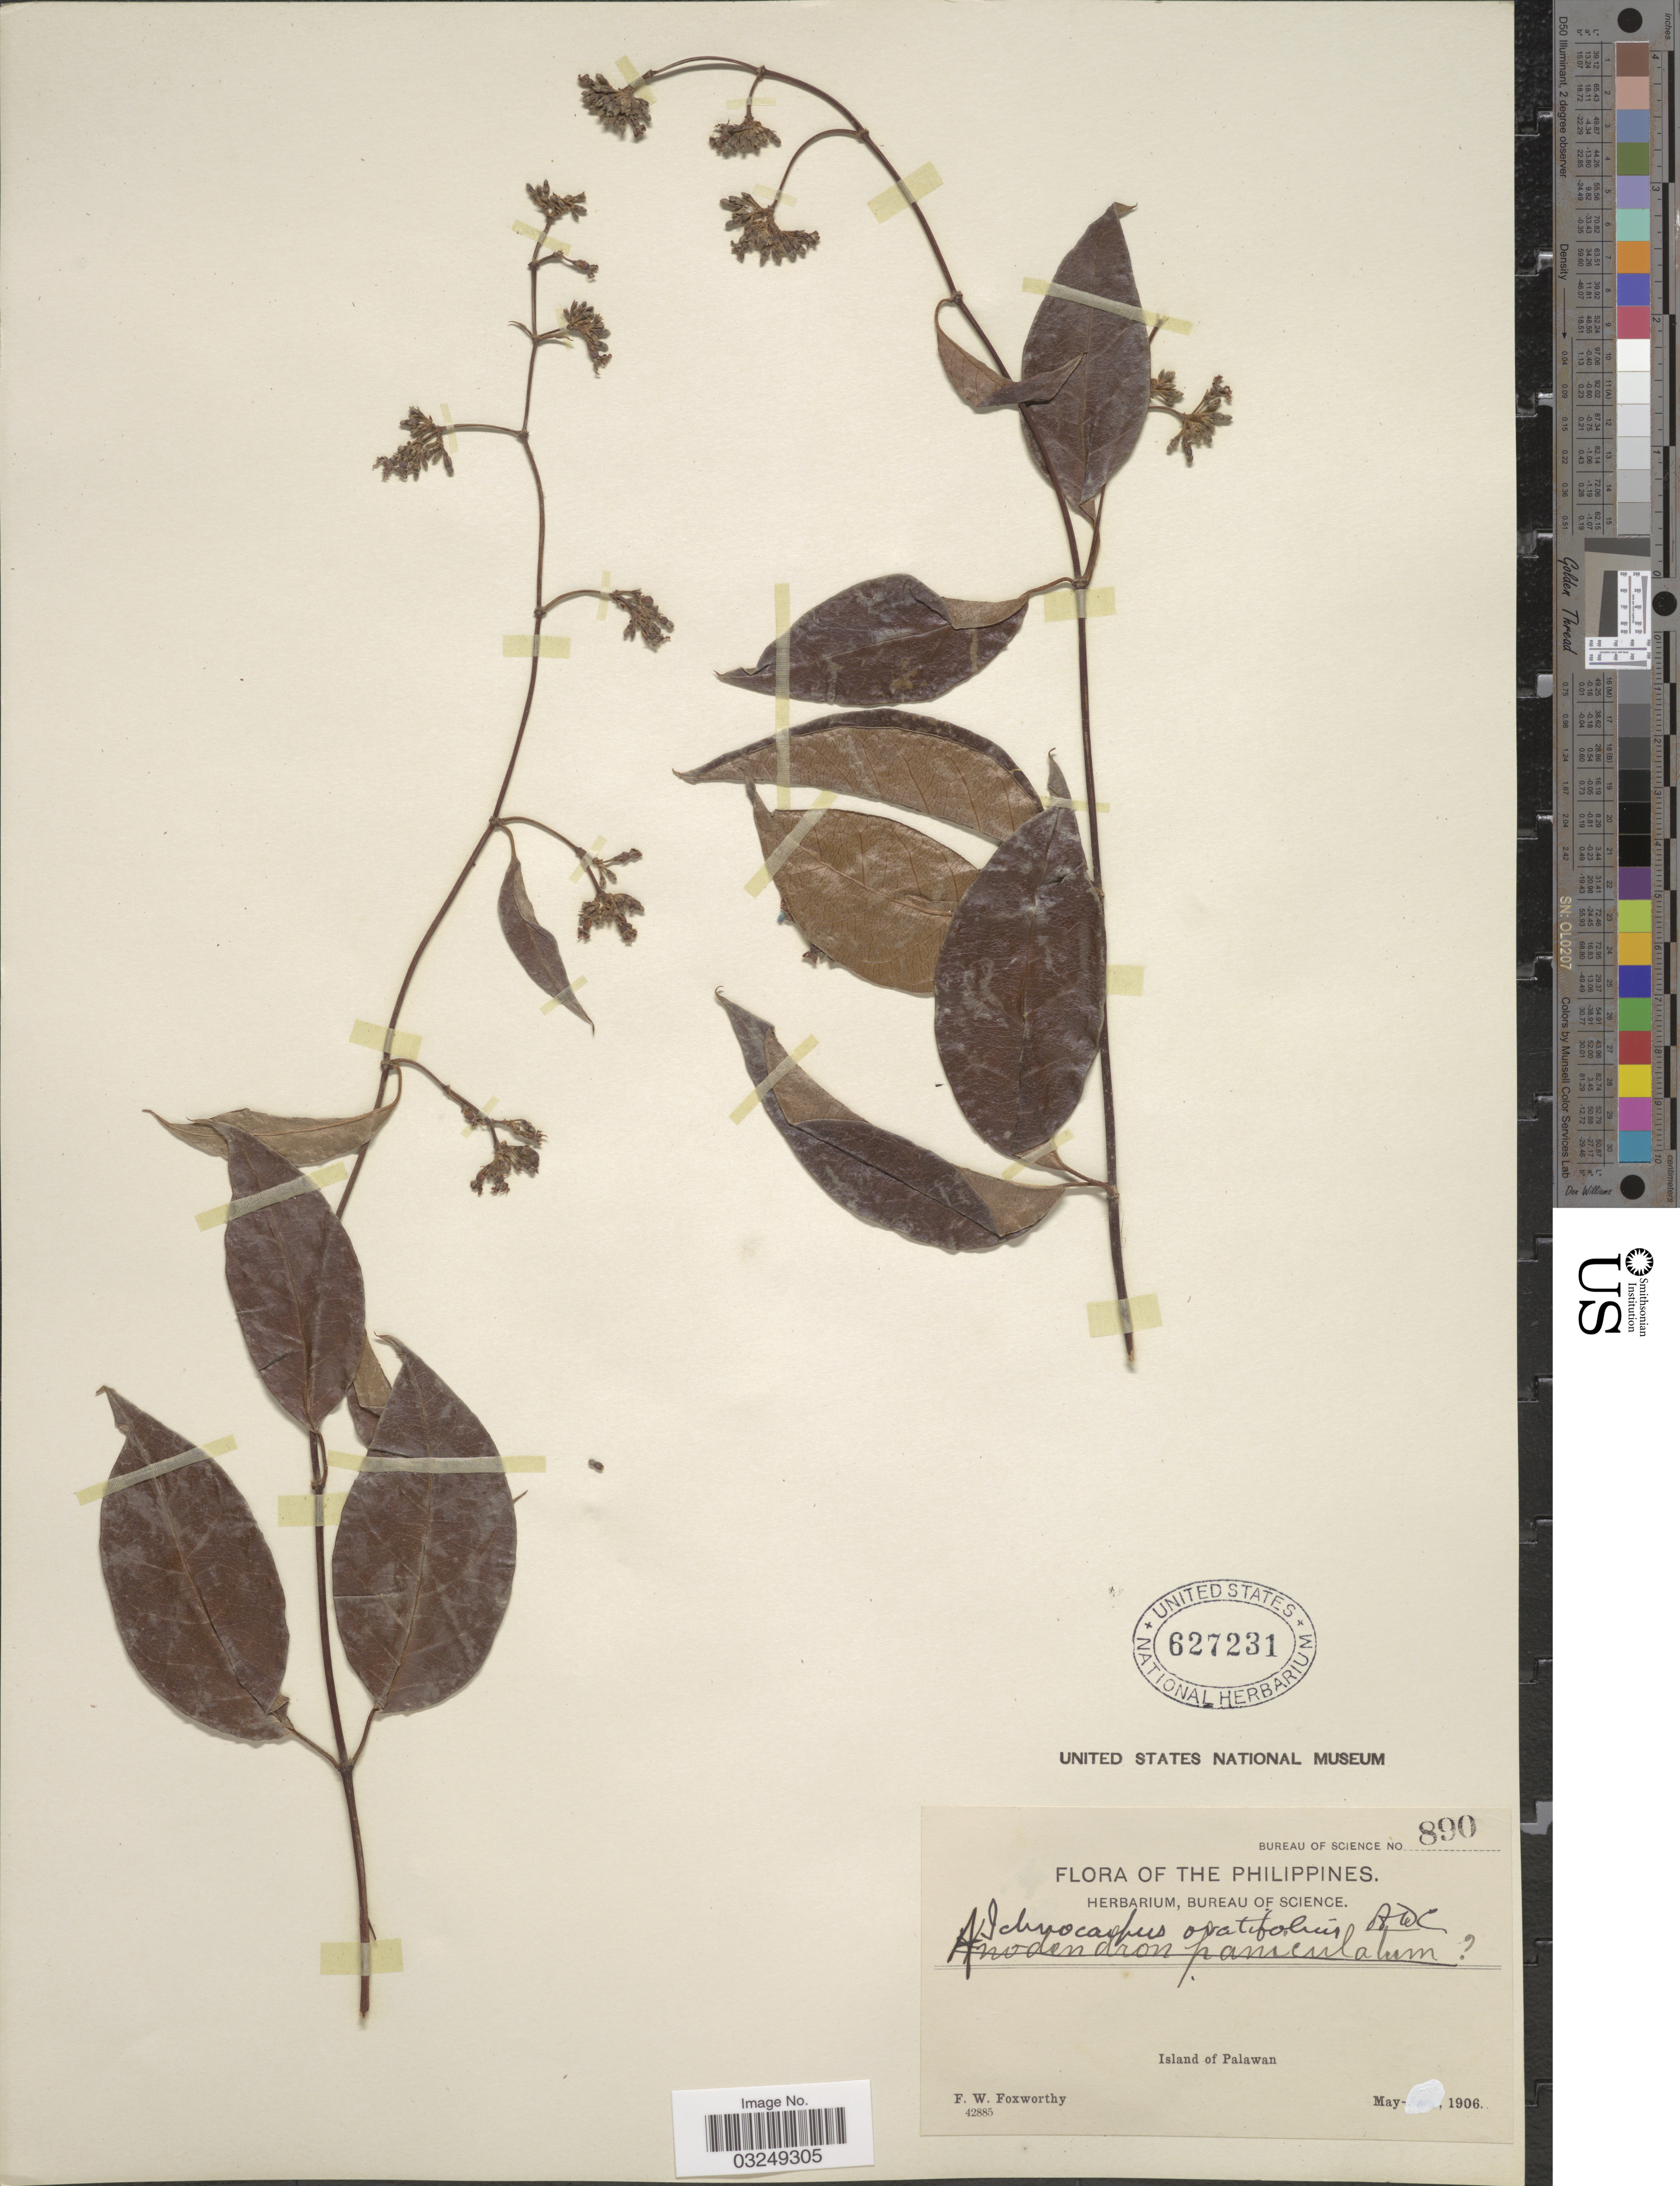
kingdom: Plantae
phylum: Tracheophyta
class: Magnoliopsida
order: Gentianales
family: Apocynaceae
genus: Ichnocarpus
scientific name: Ichnocarpus frutescens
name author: (L.) W.T. Aiton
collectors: F. W. Foxworthy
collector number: Bureau of Science 890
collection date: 1906-05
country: Philippines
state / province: Mimaropa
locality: Island of Palawan.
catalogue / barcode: US 627231